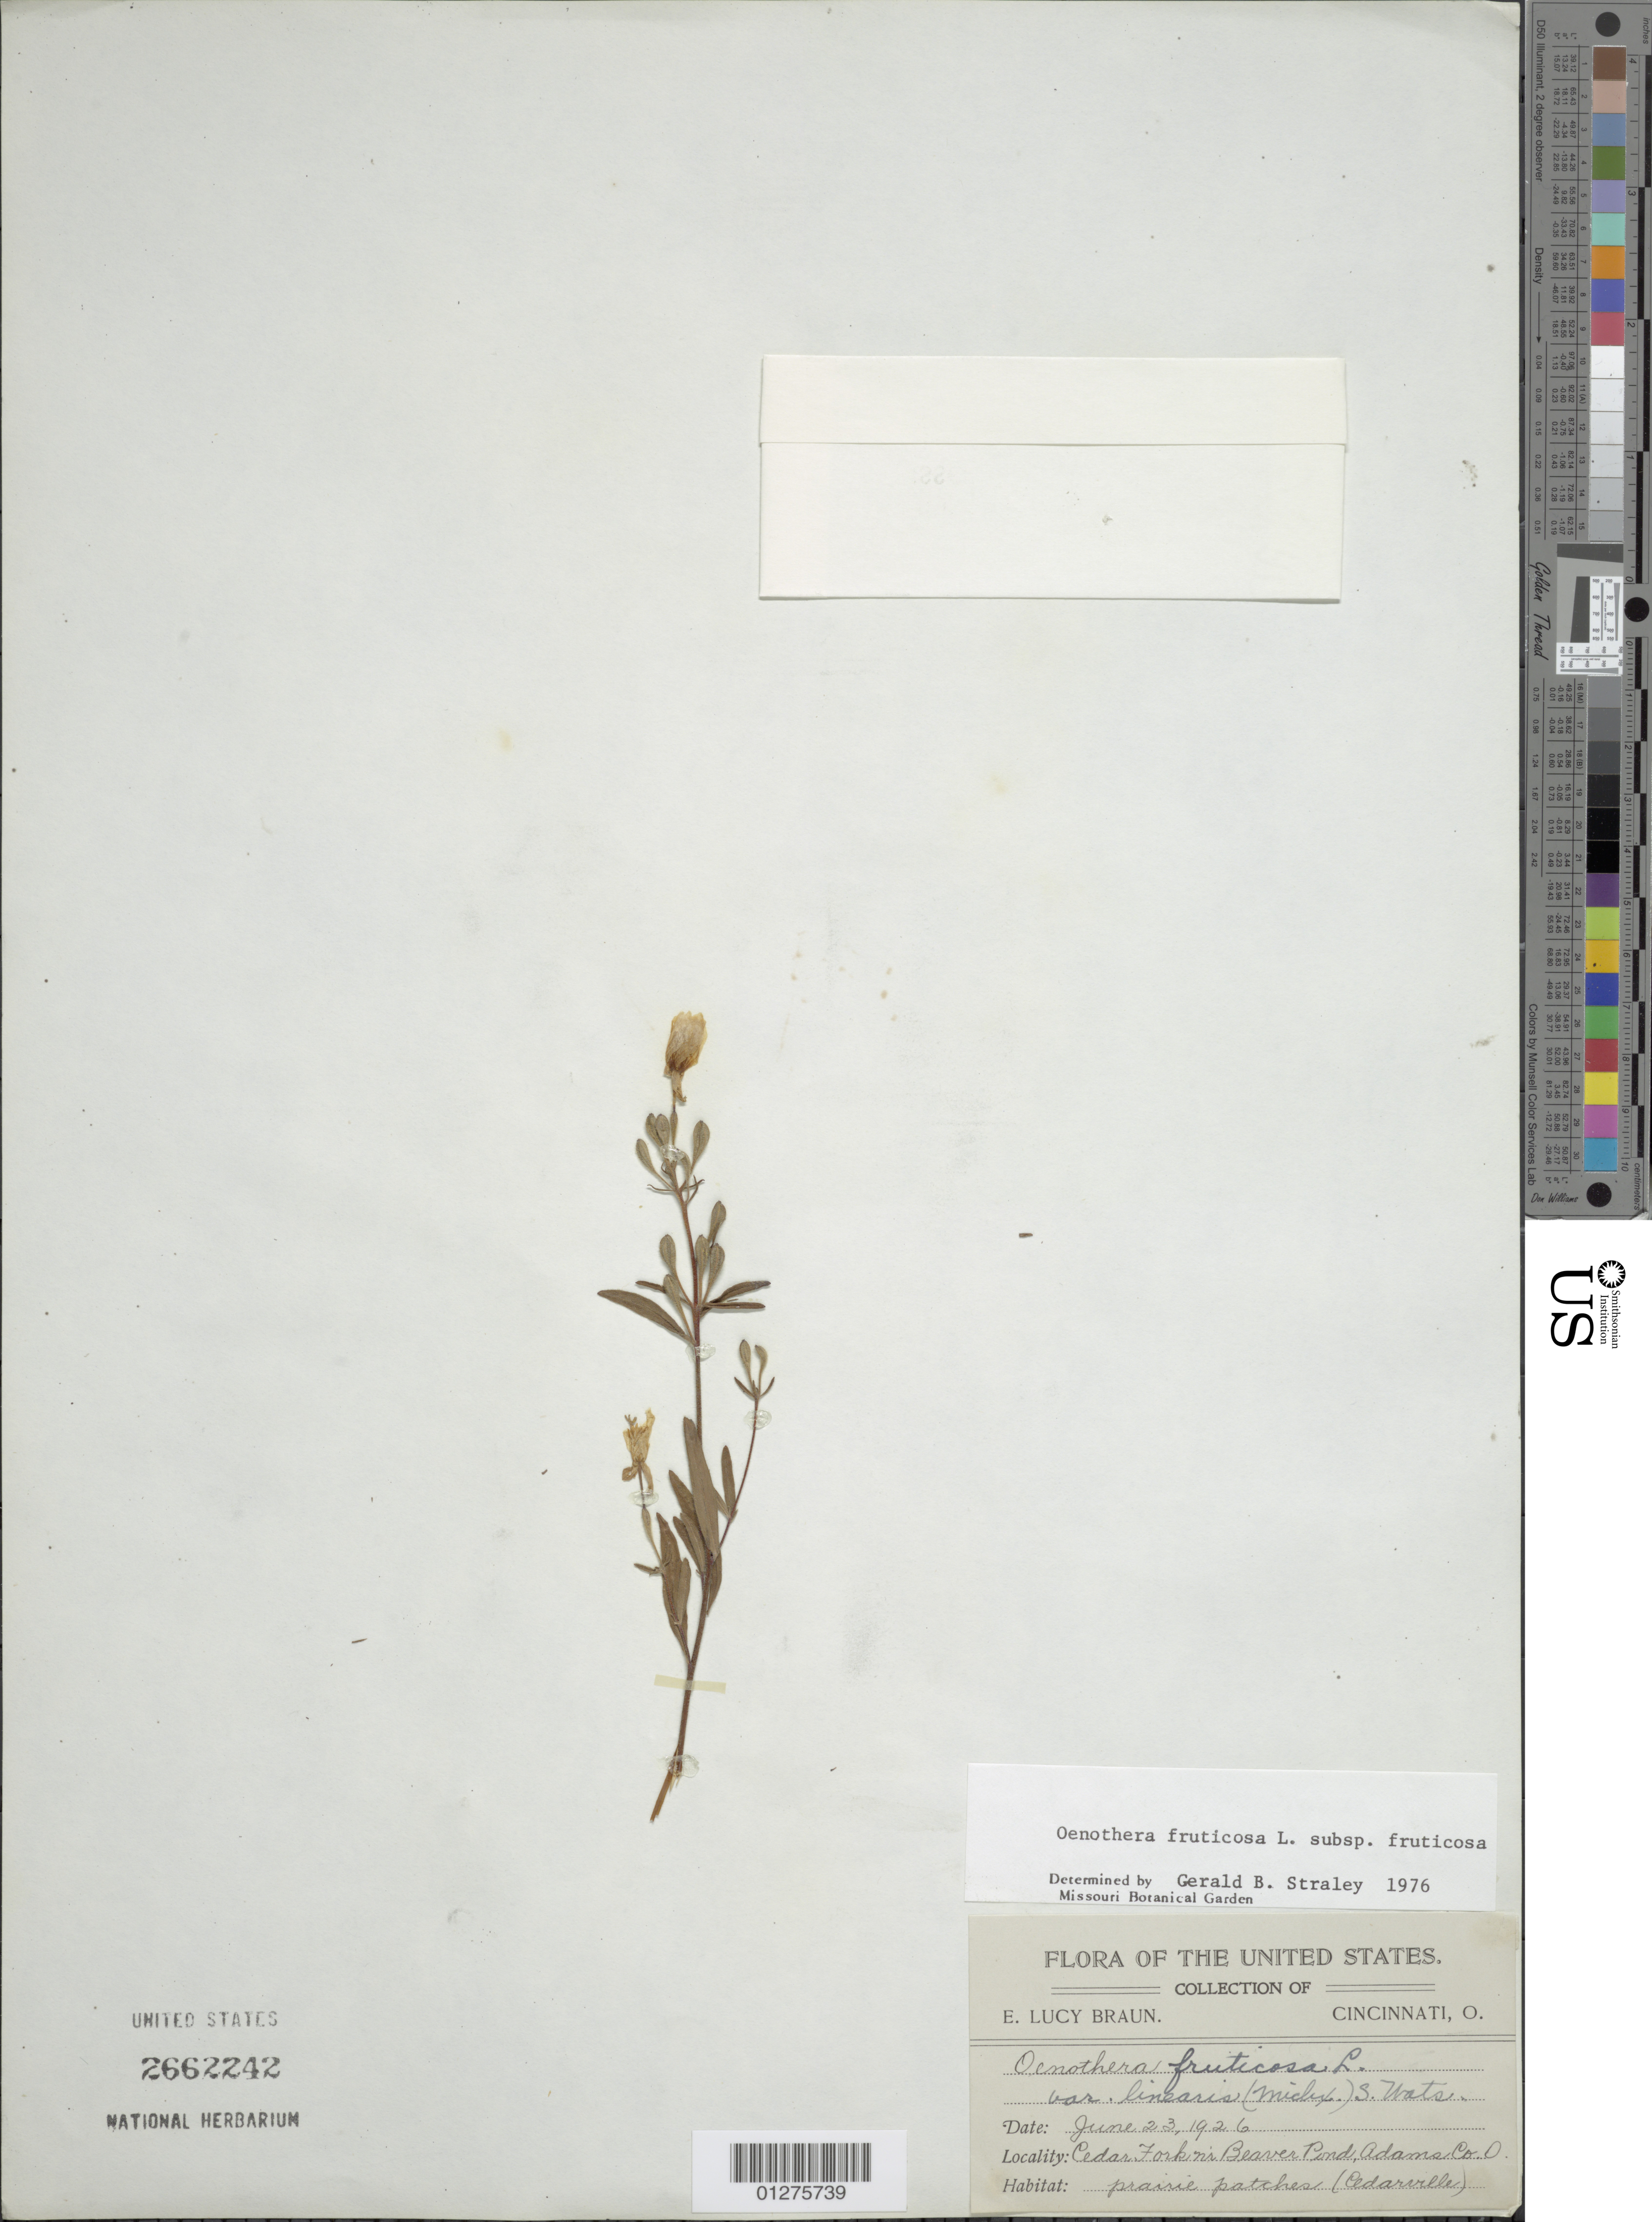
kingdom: Plantae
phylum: Tracheophyta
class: Magnoliopsida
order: Myrtales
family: Onagraceae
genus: Oenothera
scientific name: Oenothera fruticosa subsp. fruticosa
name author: L.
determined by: Straley, G. B.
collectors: E. L. Braun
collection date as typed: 23 Jun 1926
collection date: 1926-06-23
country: United States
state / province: Ohio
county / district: Adams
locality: Cedar fork in beaver run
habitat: Prairie patches.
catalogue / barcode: US 2662242